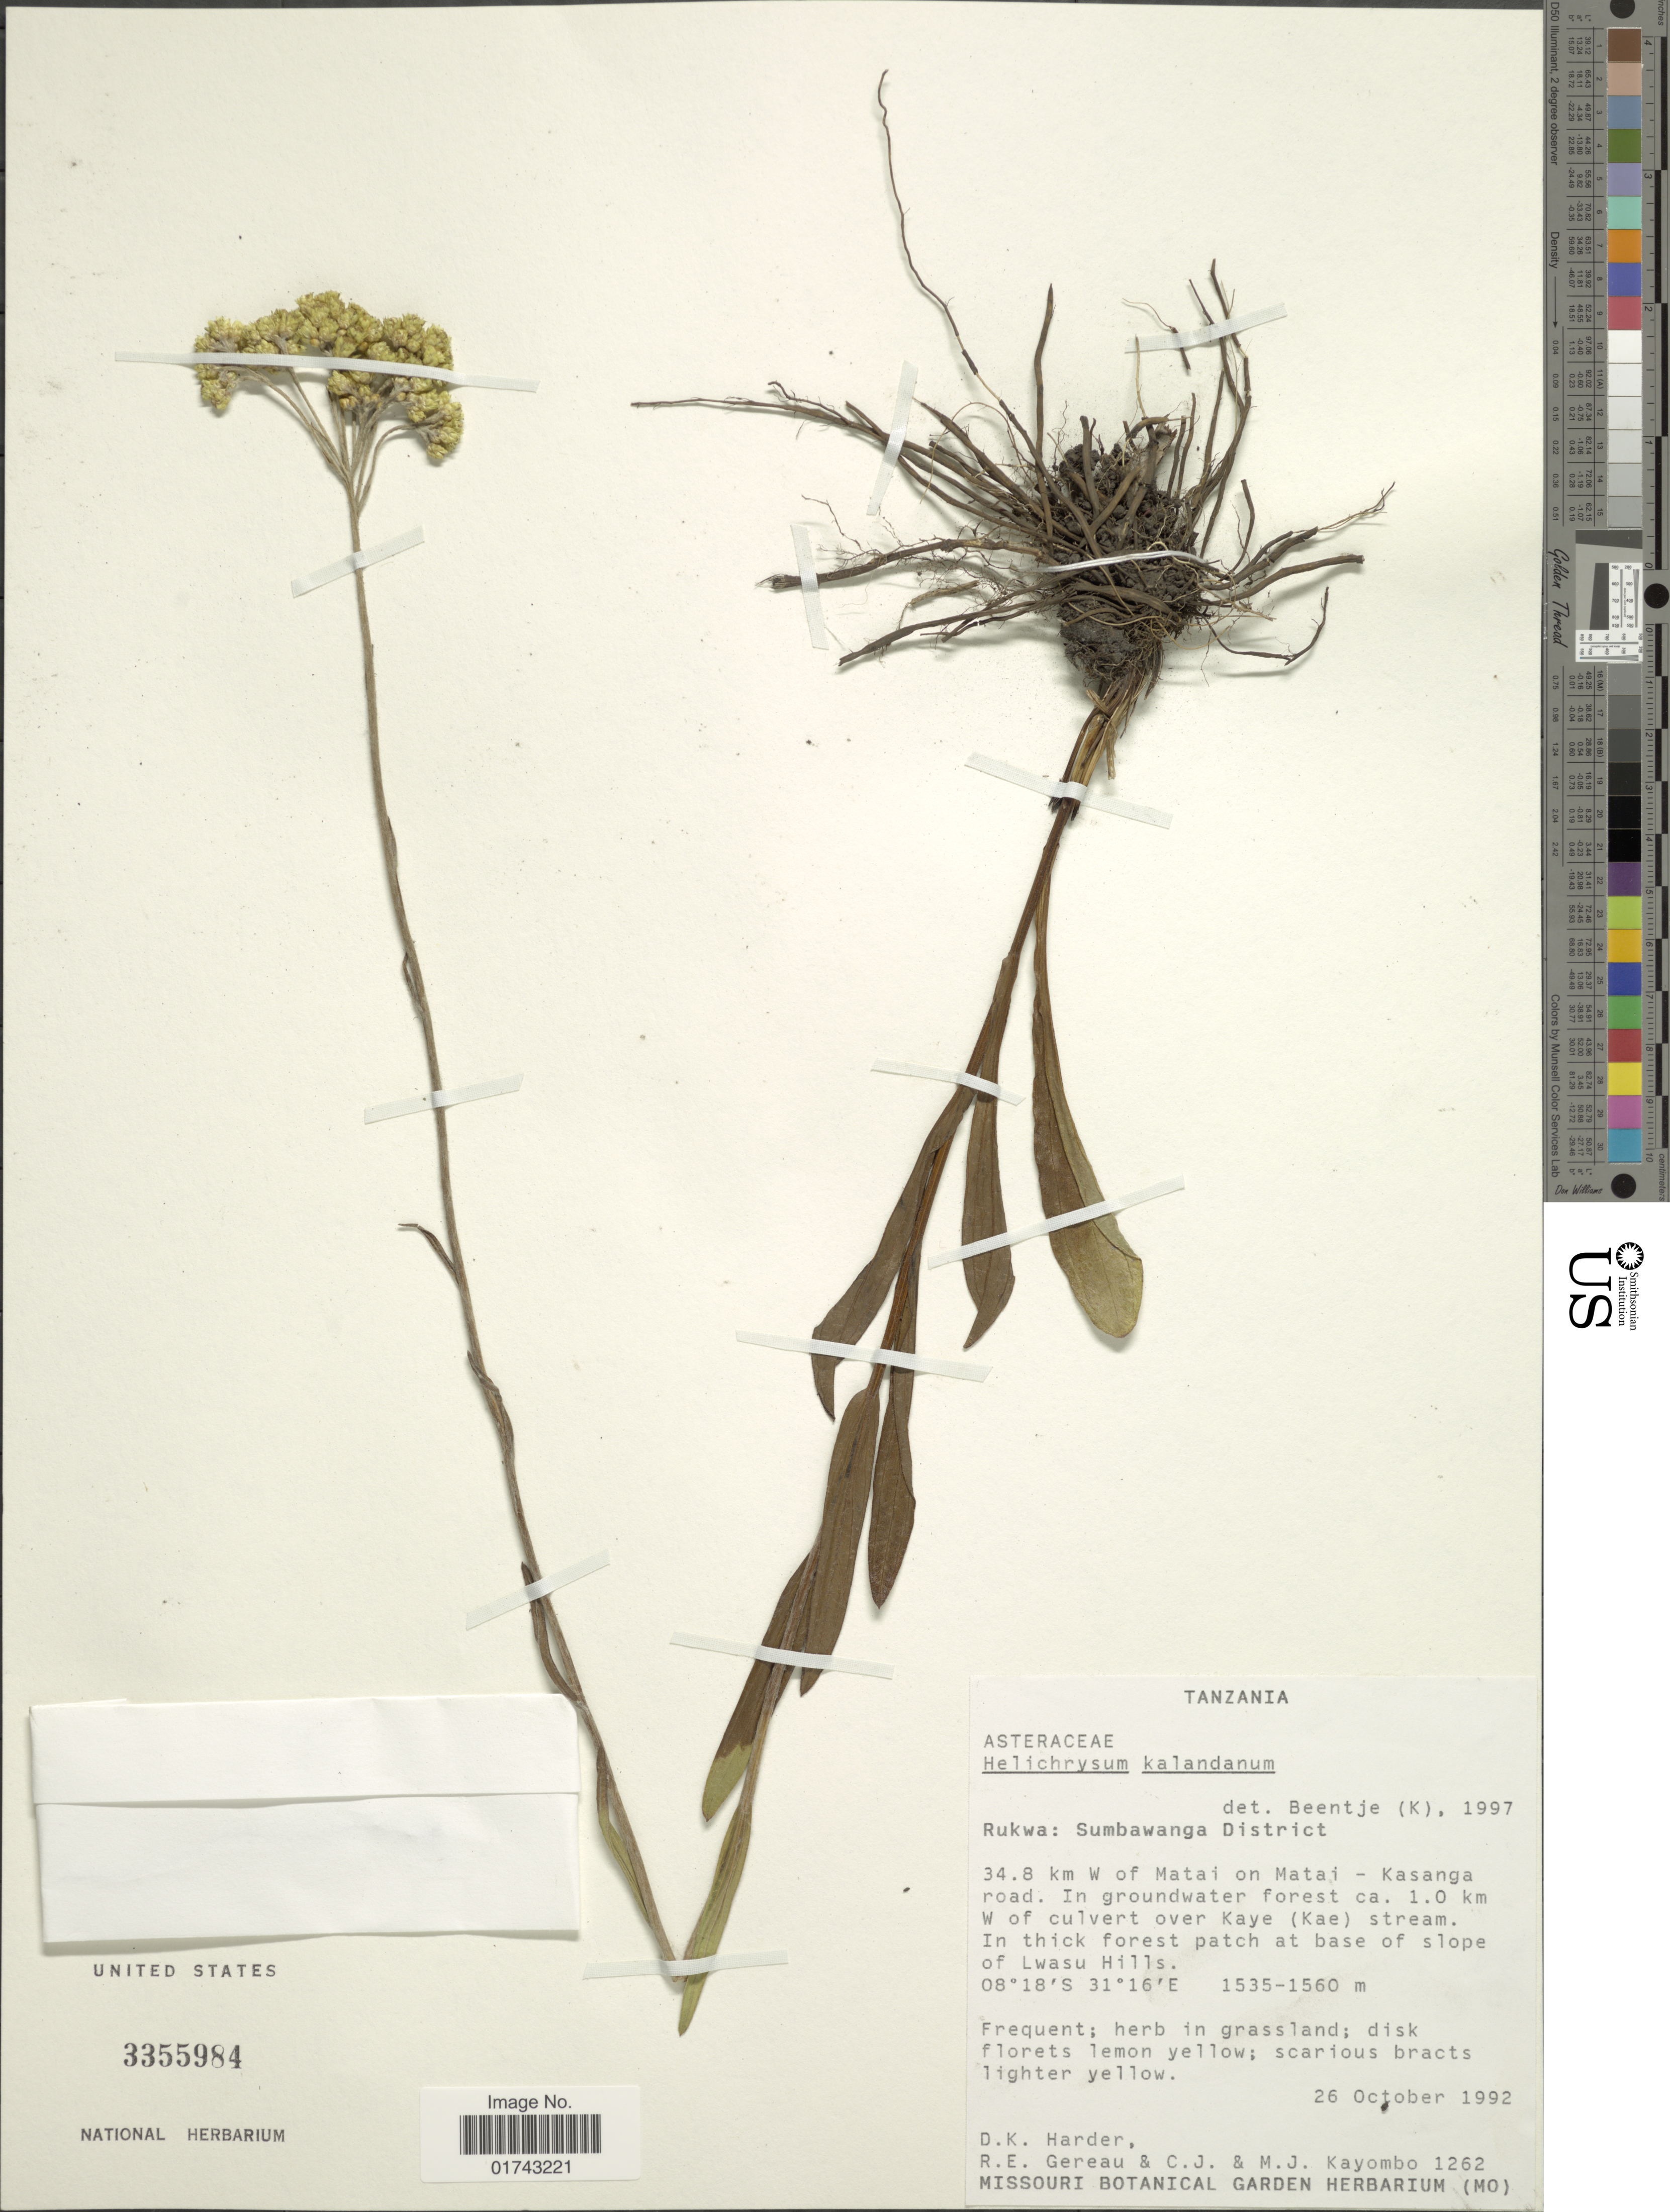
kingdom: Plantae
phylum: Tracheophyta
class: Magnoliopsida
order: Asterales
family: Asteraceae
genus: Helichrysum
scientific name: Helichrysum kalandamum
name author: Less.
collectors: D. Harder, R. Gereau, C. Kayombo & M. Kayombo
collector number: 1262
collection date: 1992-10-26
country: Tanzania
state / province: Rukwa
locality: Rukwa: Sumbawanga District, 34.8 km W of Lmatai on matai - Kasanga road, In groundwater forest 1.0 km W of culvert over Kaye (Kae) stream, In thick forest patch at base of slope of Lwasu Hills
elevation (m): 1535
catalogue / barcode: US 3355984